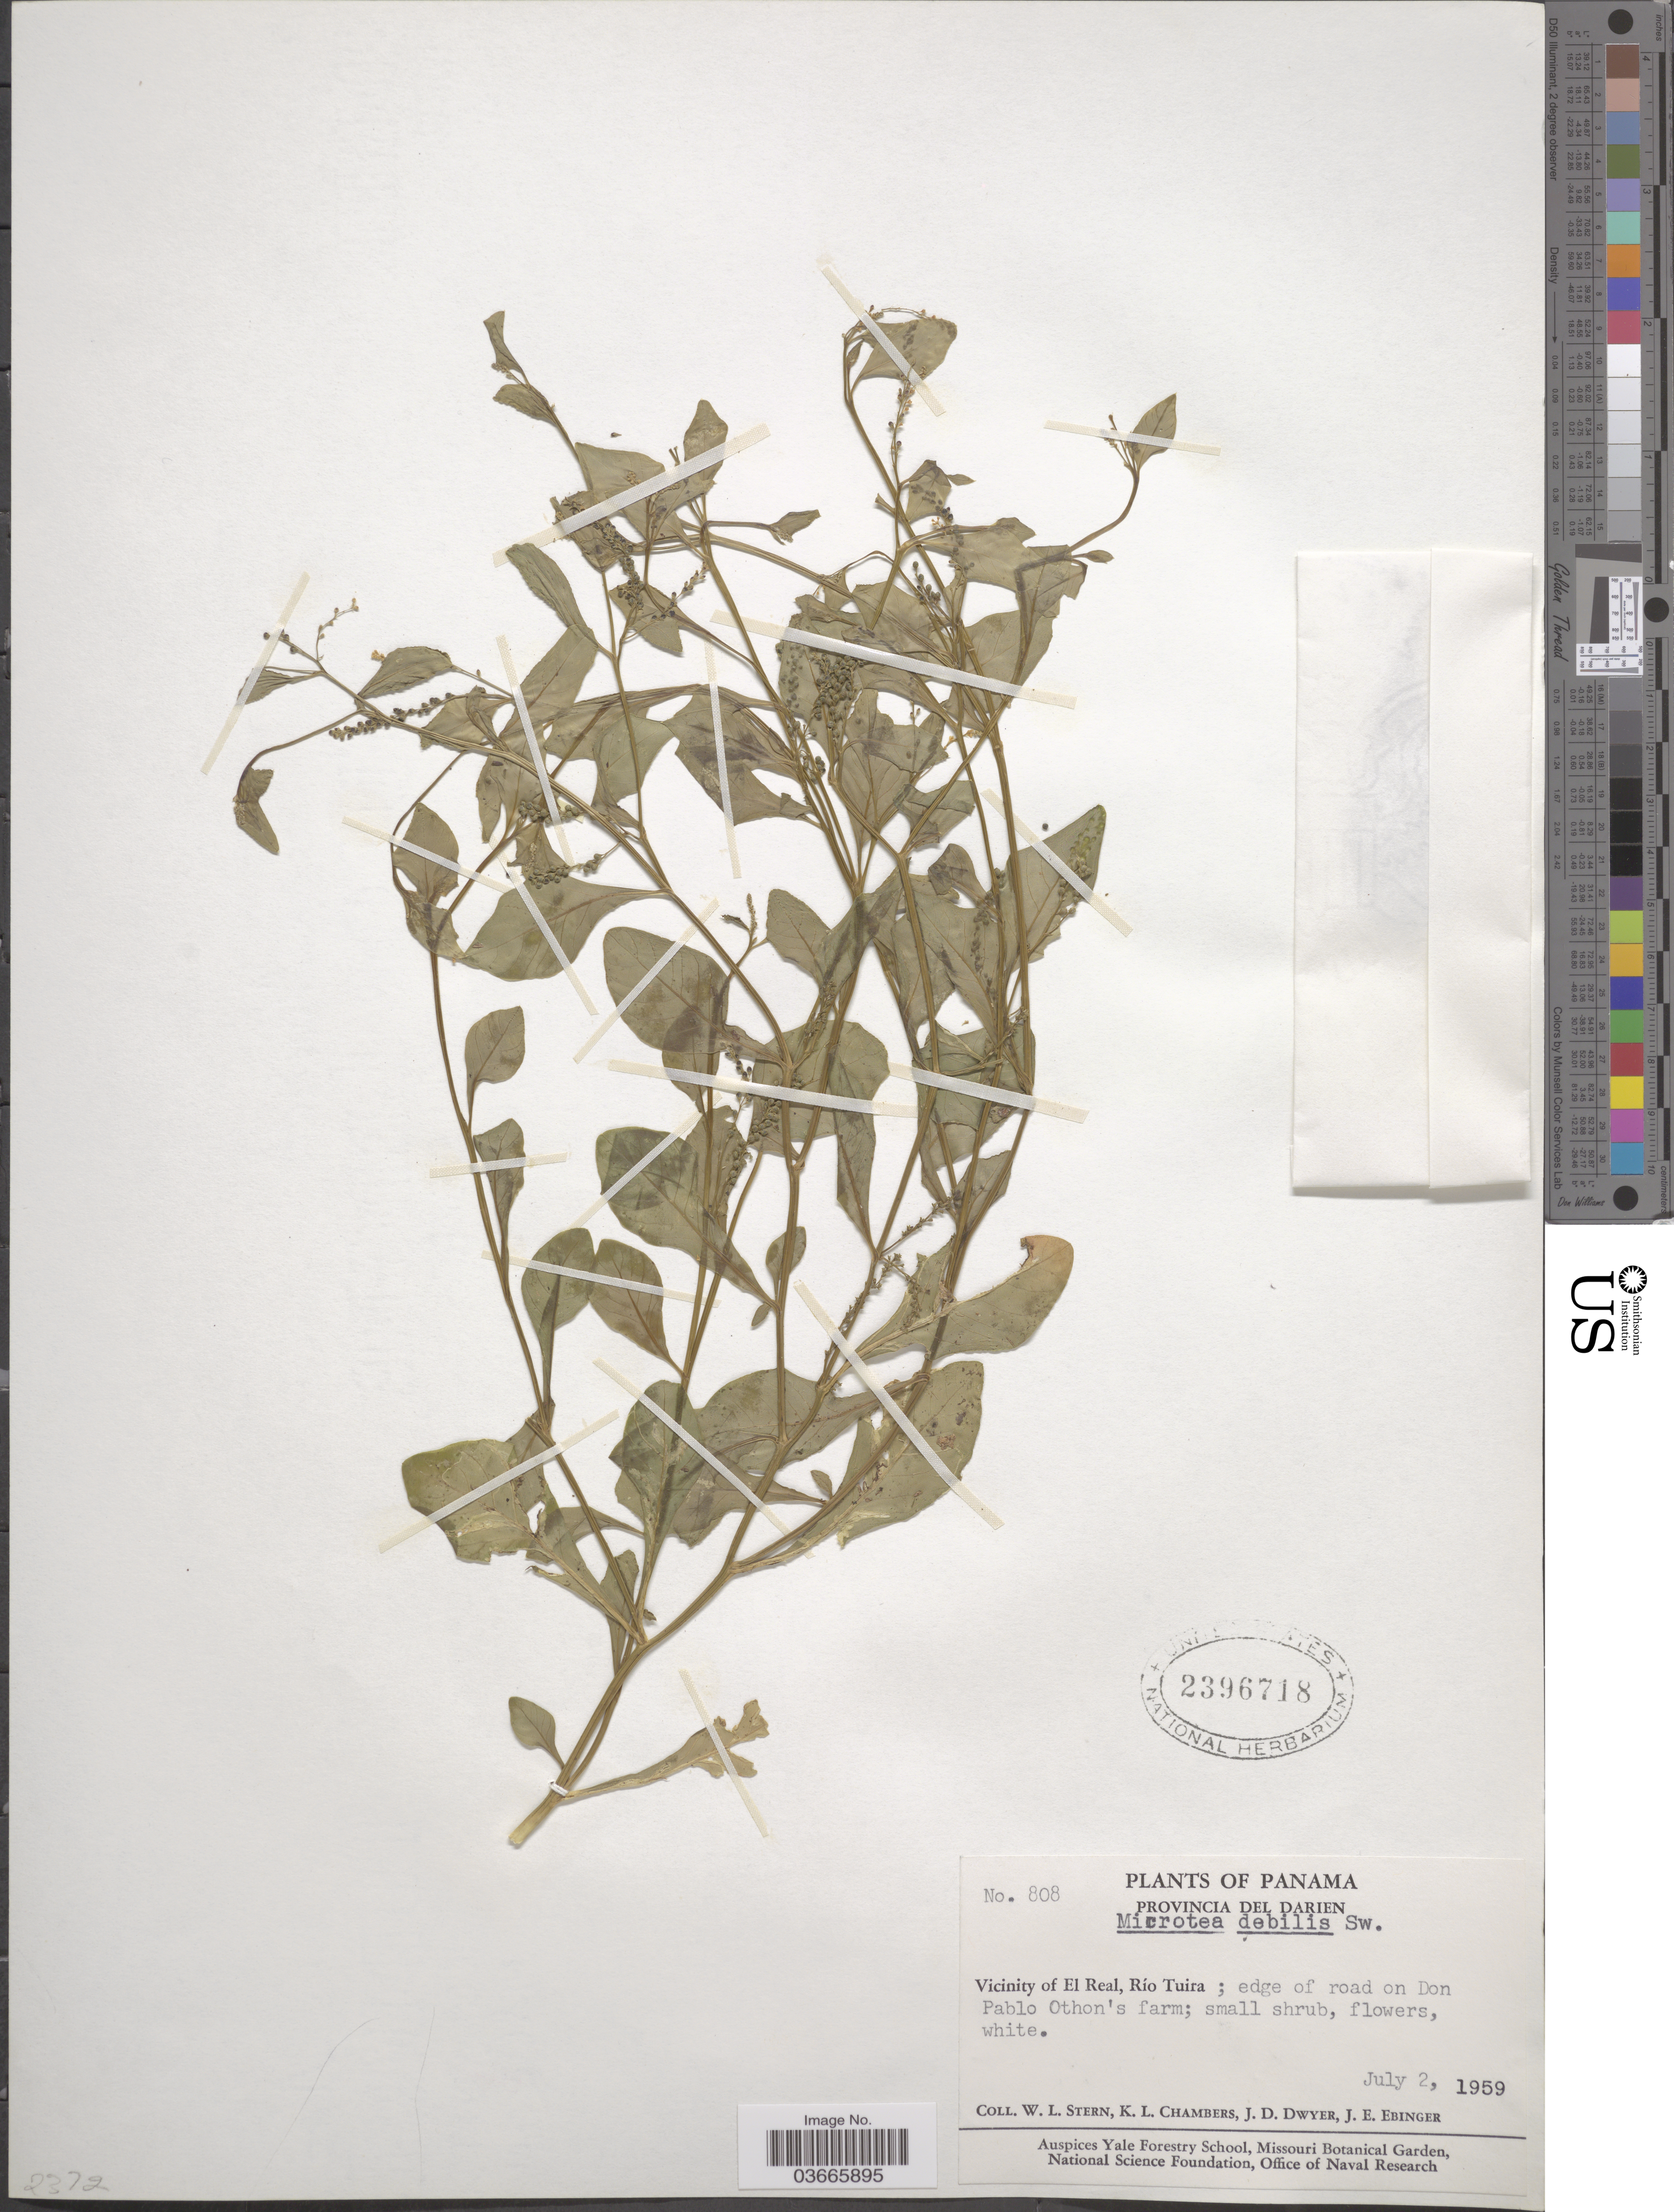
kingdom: Plantae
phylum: Tracheophyta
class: Magnoliopsida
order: Caryophyllales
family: Microteaceae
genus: Microtea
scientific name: Microtea debilis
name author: Sw.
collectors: W. L. Stern, K. Chambers, J. D. Dwyer & J. Ebinger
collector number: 808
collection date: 1959-07-02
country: Panama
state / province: Darién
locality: Vicinity of El Real, Río Tuira; edge of road on Don Pablo Othon's farm.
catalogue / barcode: US 2396718